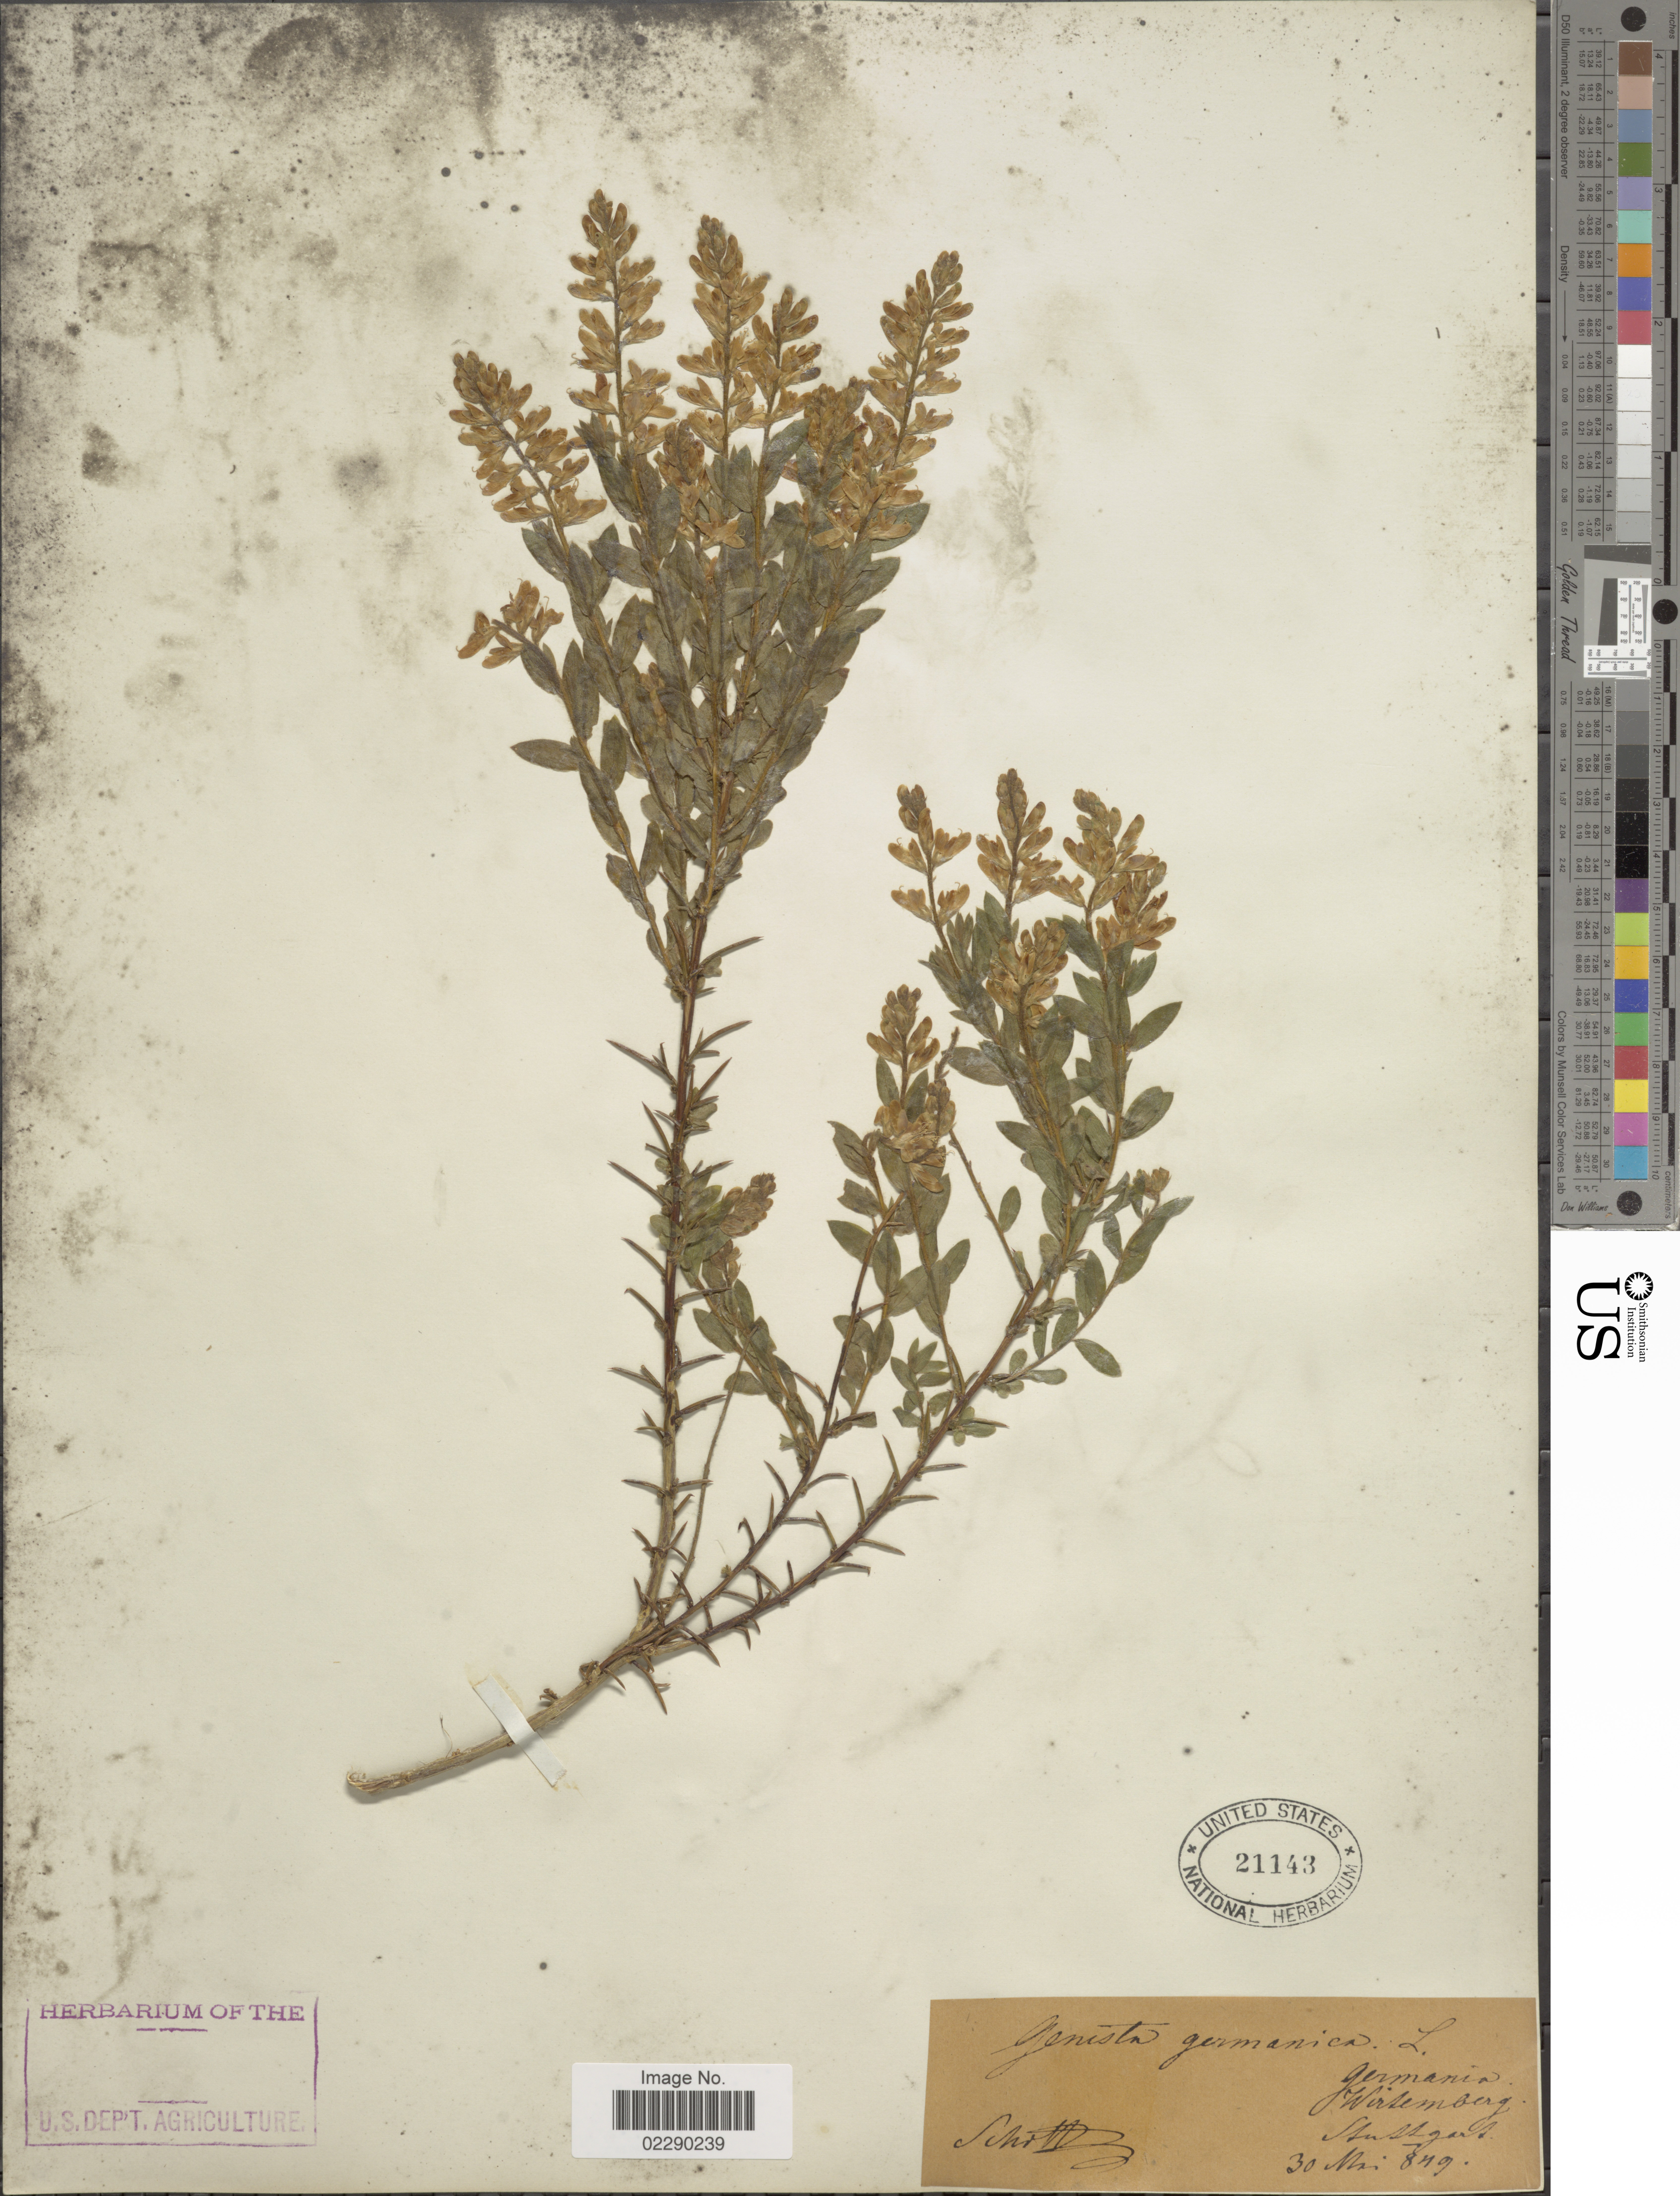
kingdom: Plantae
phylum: Tracheophyta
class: Magnoliopsida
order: Fabales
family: Fabaceae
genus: Genista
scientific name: Genista germanica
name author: L.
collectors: -. Schottz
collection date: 1849-05-30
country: Germany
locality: Germania, Wertemberg, Stuttgard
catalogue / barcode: US 21143